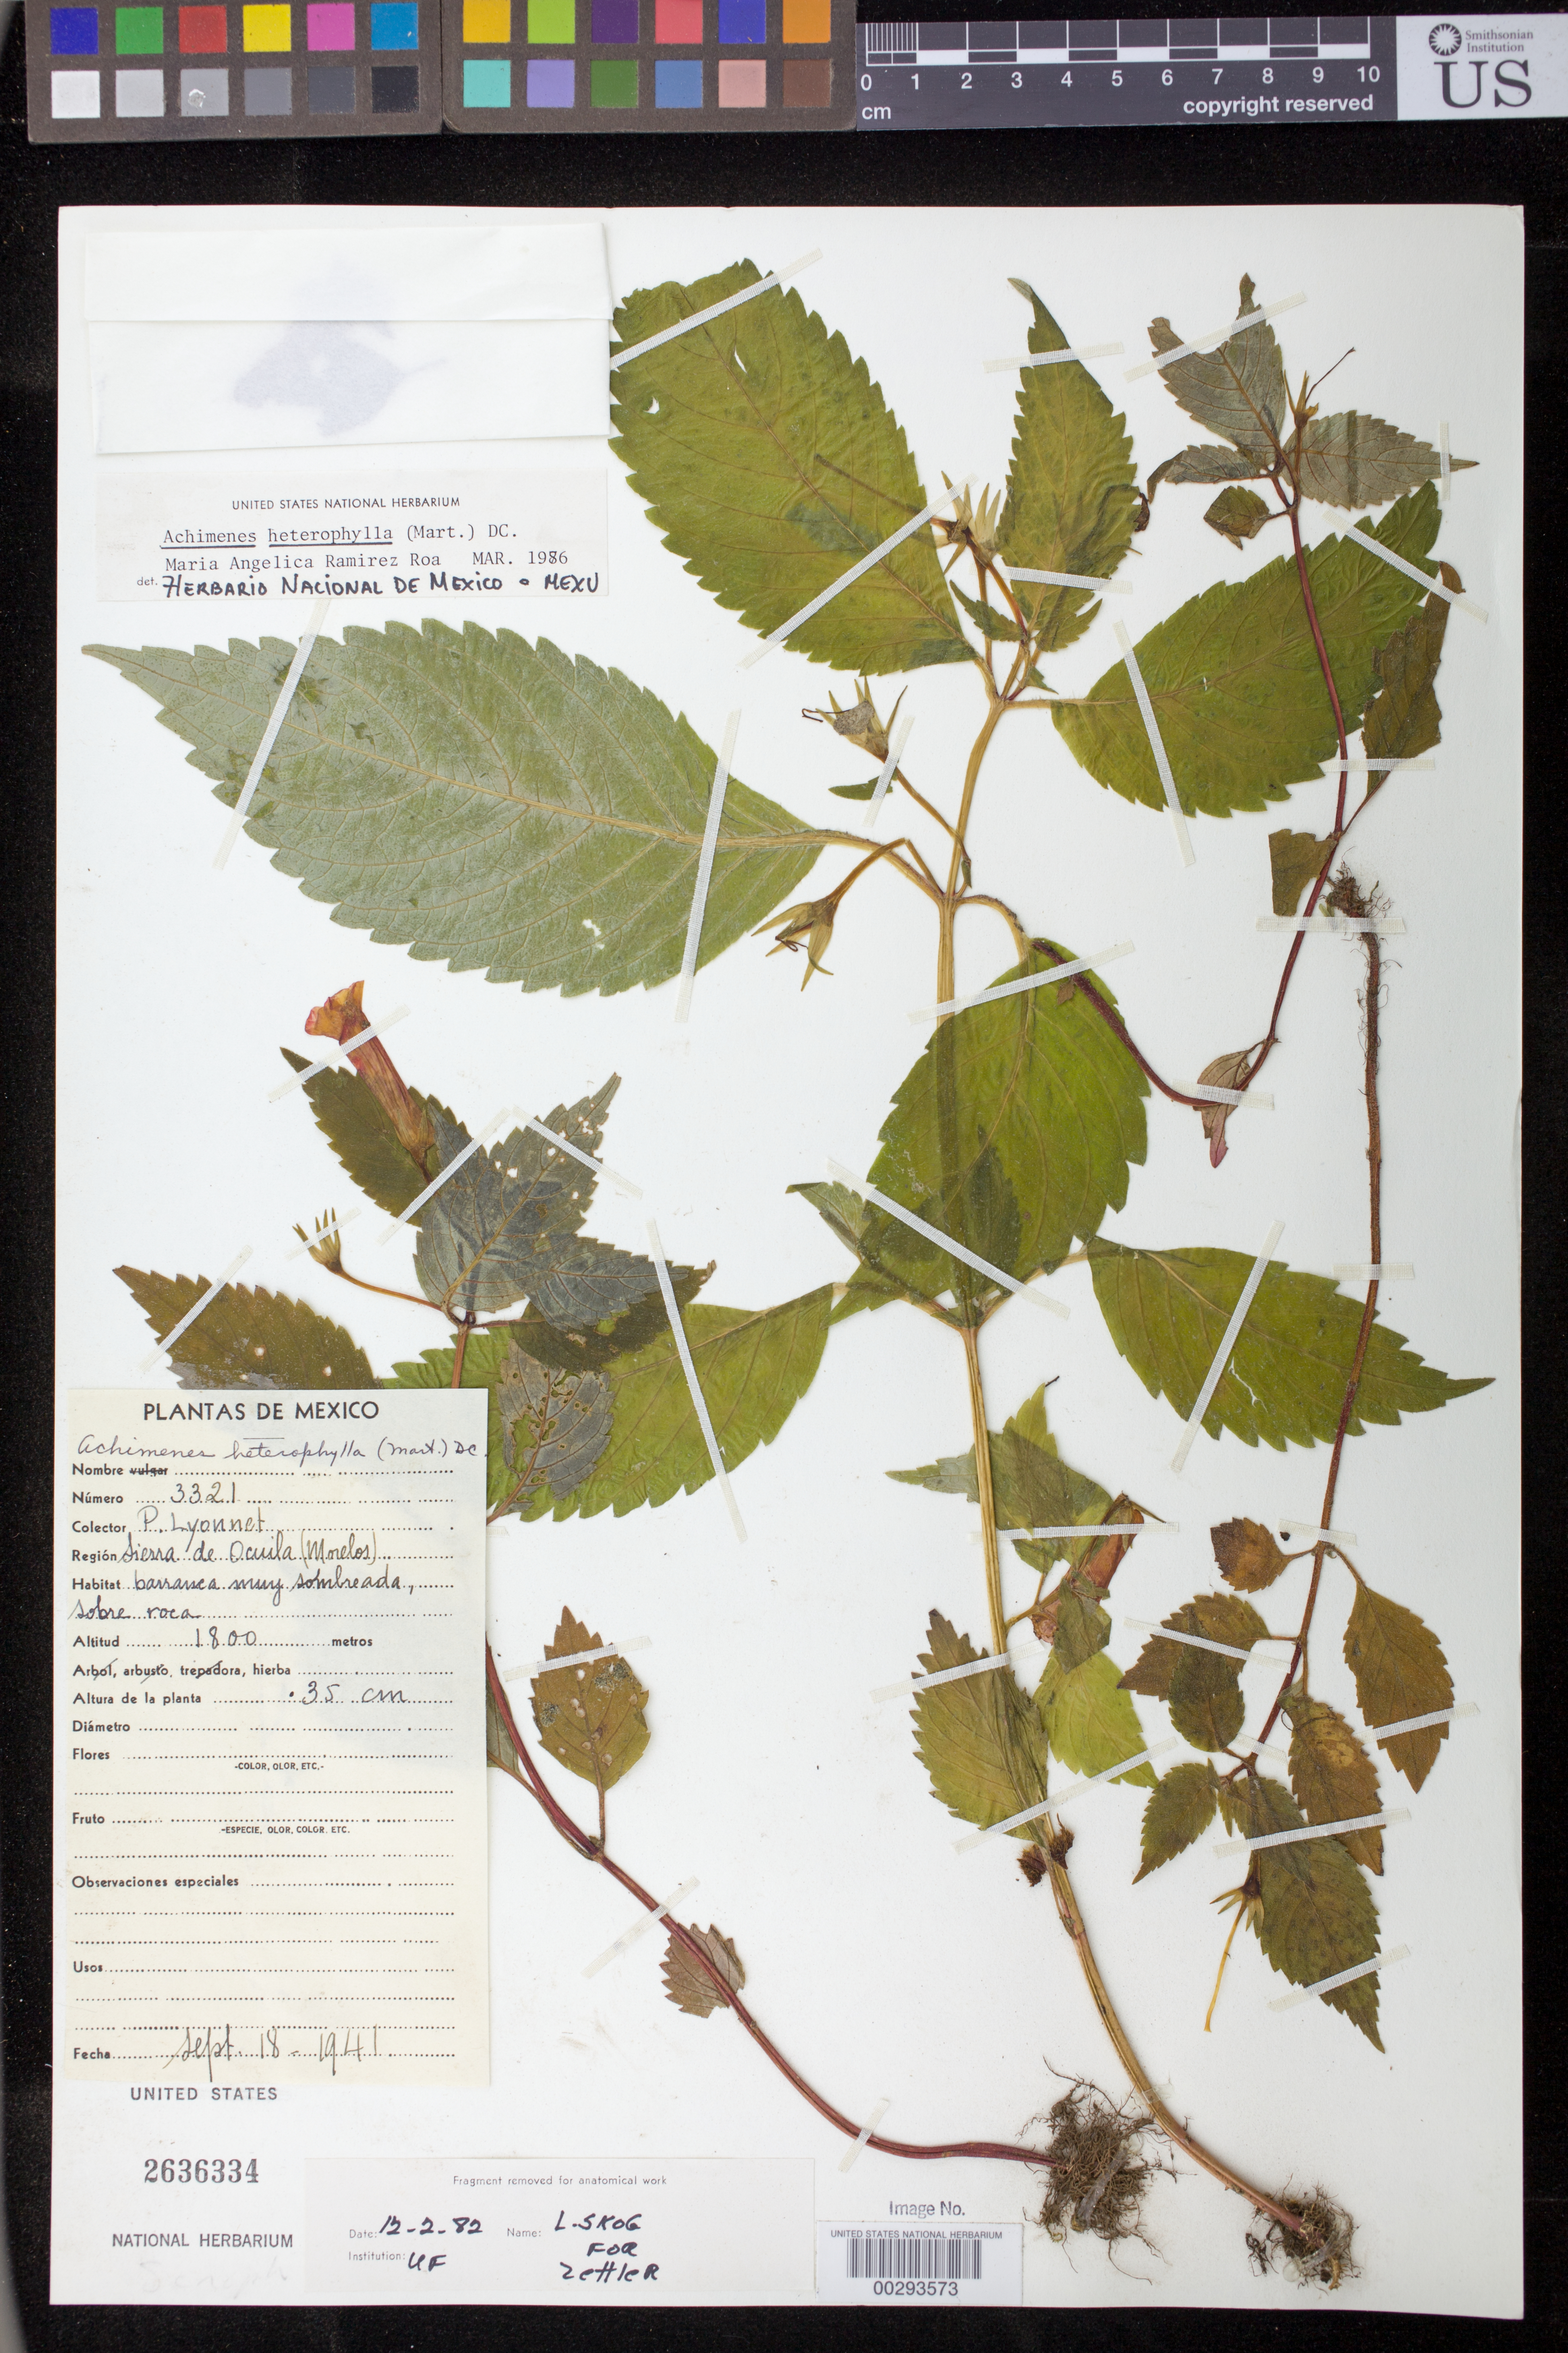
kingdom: Plantae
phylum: Tracheophyta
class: Magnoliopsida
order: Lamiales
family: Gesneriaceae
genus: Achimenes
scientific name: Achimenes heterophylla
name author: (Mart.) DC.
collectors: P. Lyonnet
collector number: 3321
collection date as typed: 18 Sep 1941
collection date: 1941-09-18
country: Mexico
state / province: Morelos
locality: Sierra de Ocuila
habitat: Barranca ...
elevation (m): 1800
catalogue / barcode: US 2636334